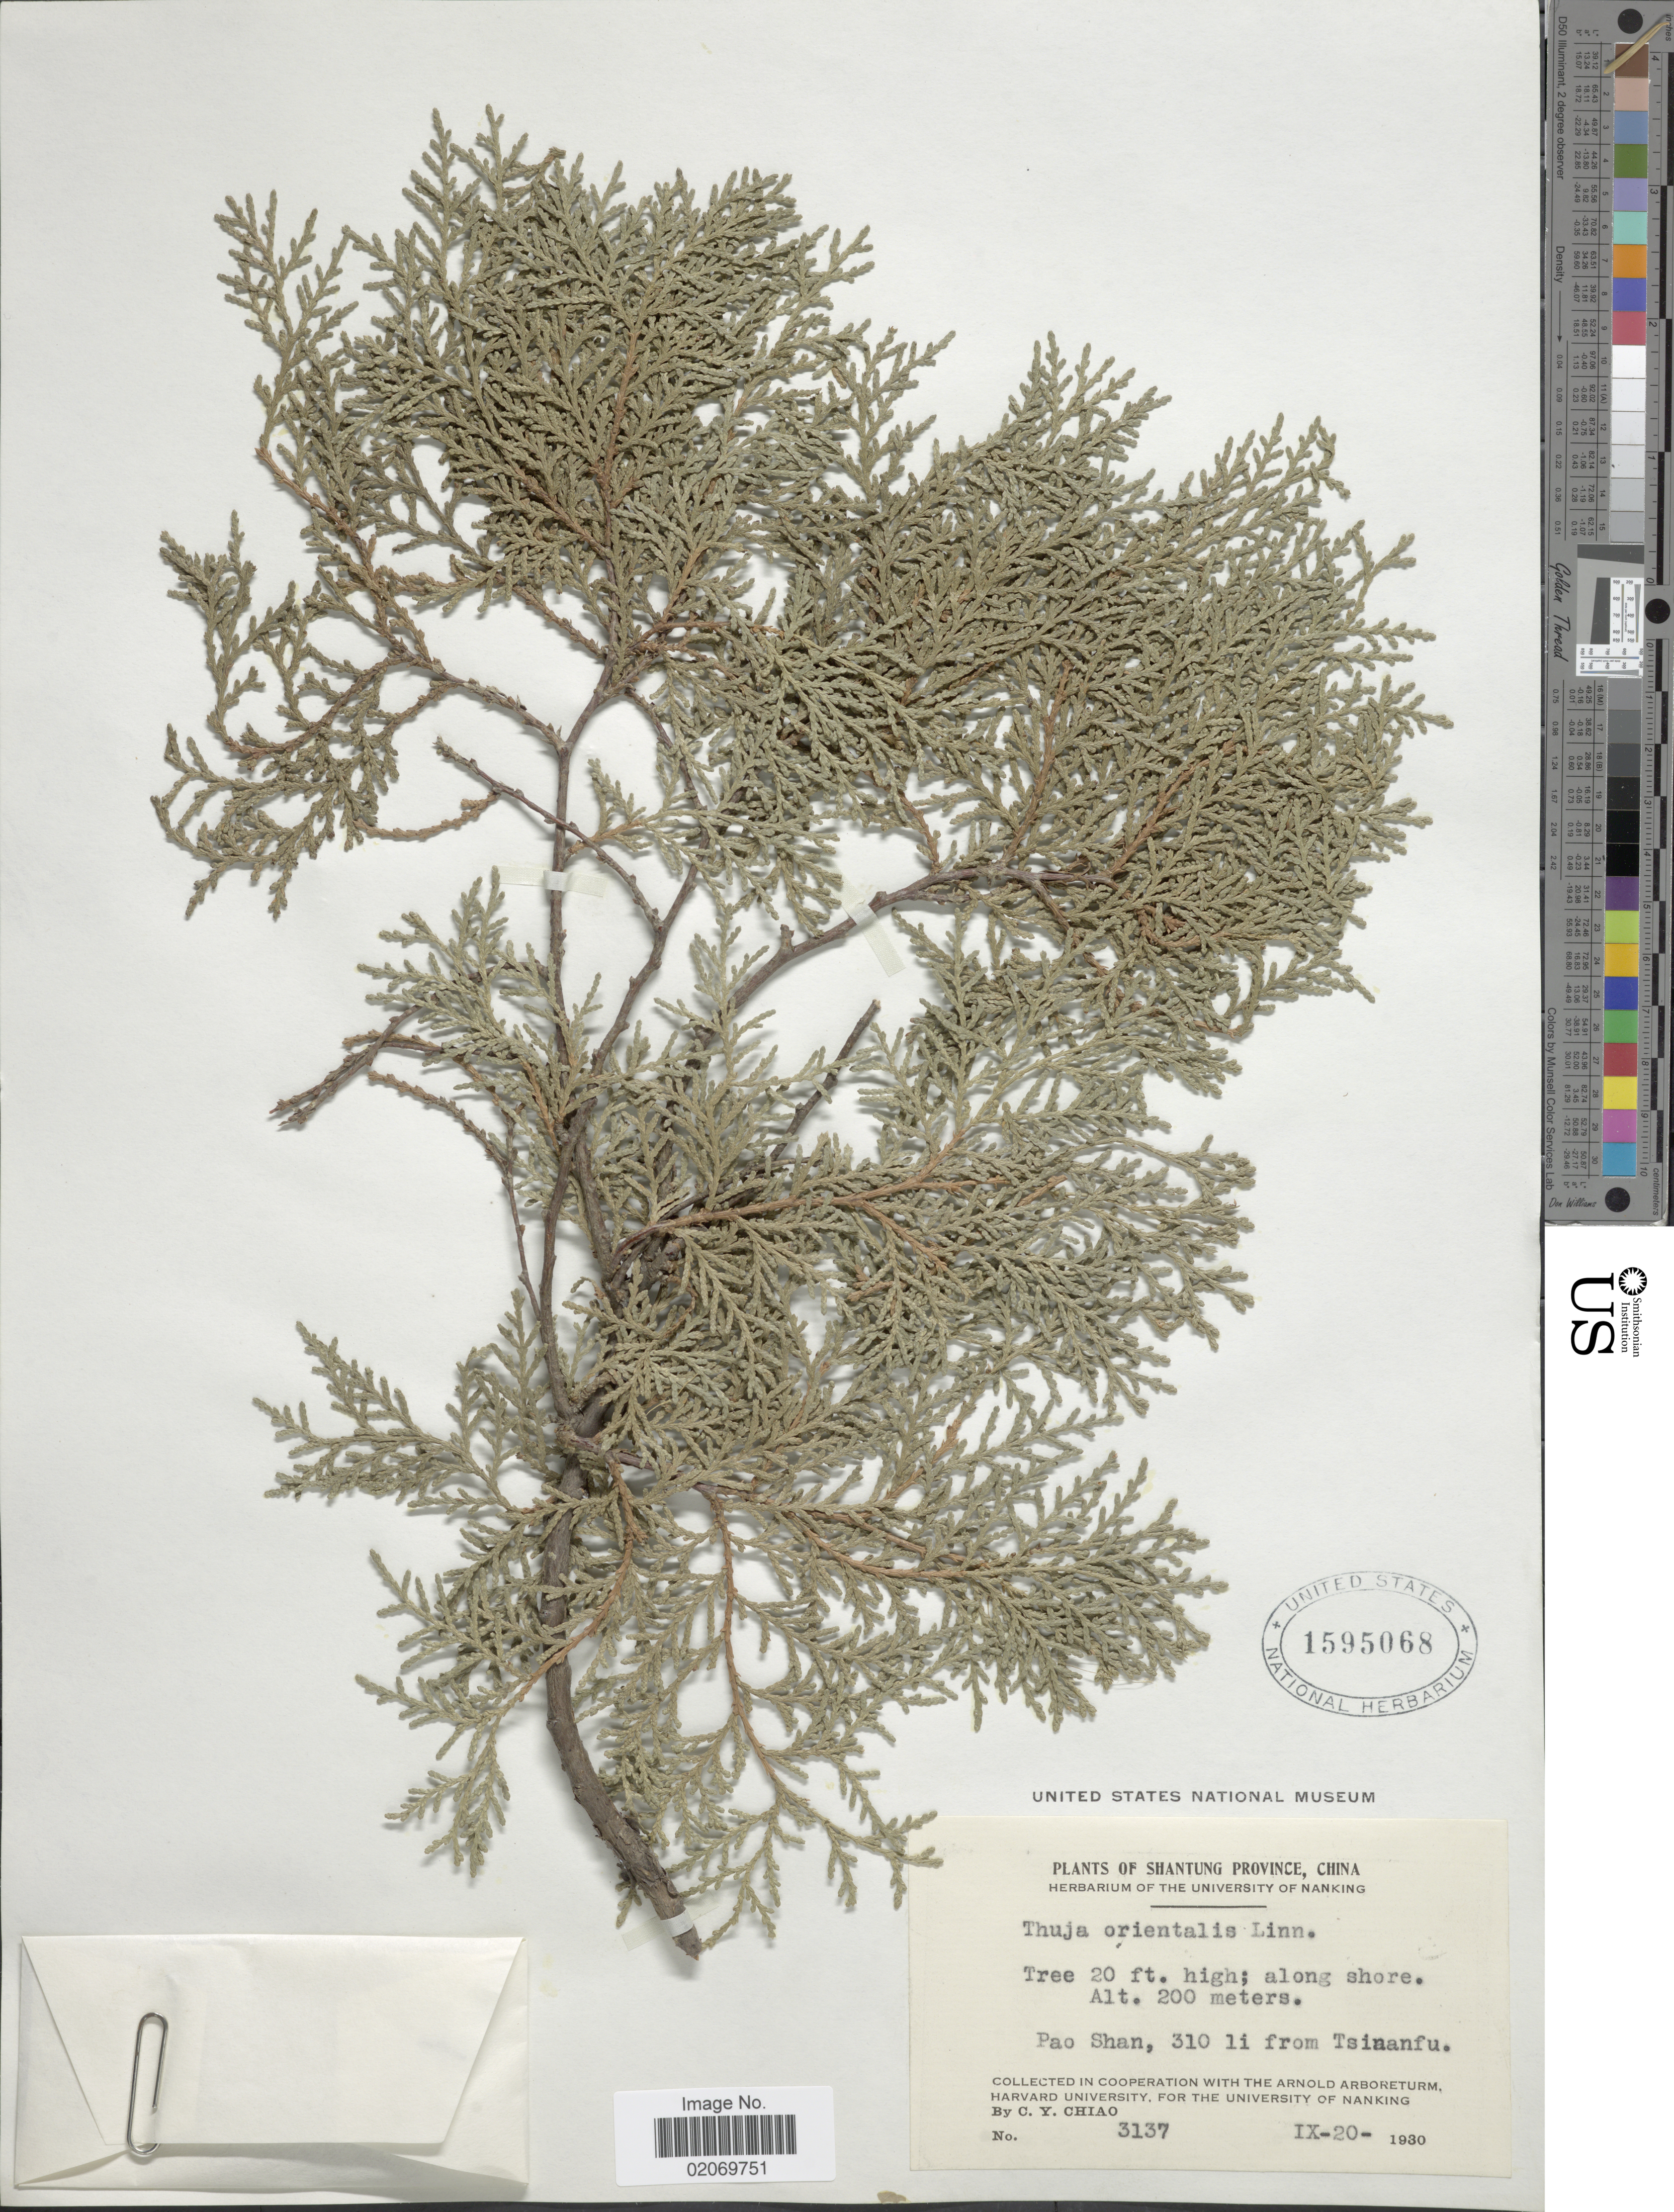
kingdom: Plantae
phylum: Tracheophyta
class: Pinopsida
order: Pinales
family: Cupressaceae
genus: Thuja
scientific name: Thuja orientalis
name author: L.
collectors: C. Y. Chiao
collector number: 3137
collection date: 1930-09-20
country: China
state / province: Shandong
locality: Shantung Province, along shore, Pao Shan, 310 li from Tsiaanfu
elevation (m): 200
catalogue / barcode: US 1595068